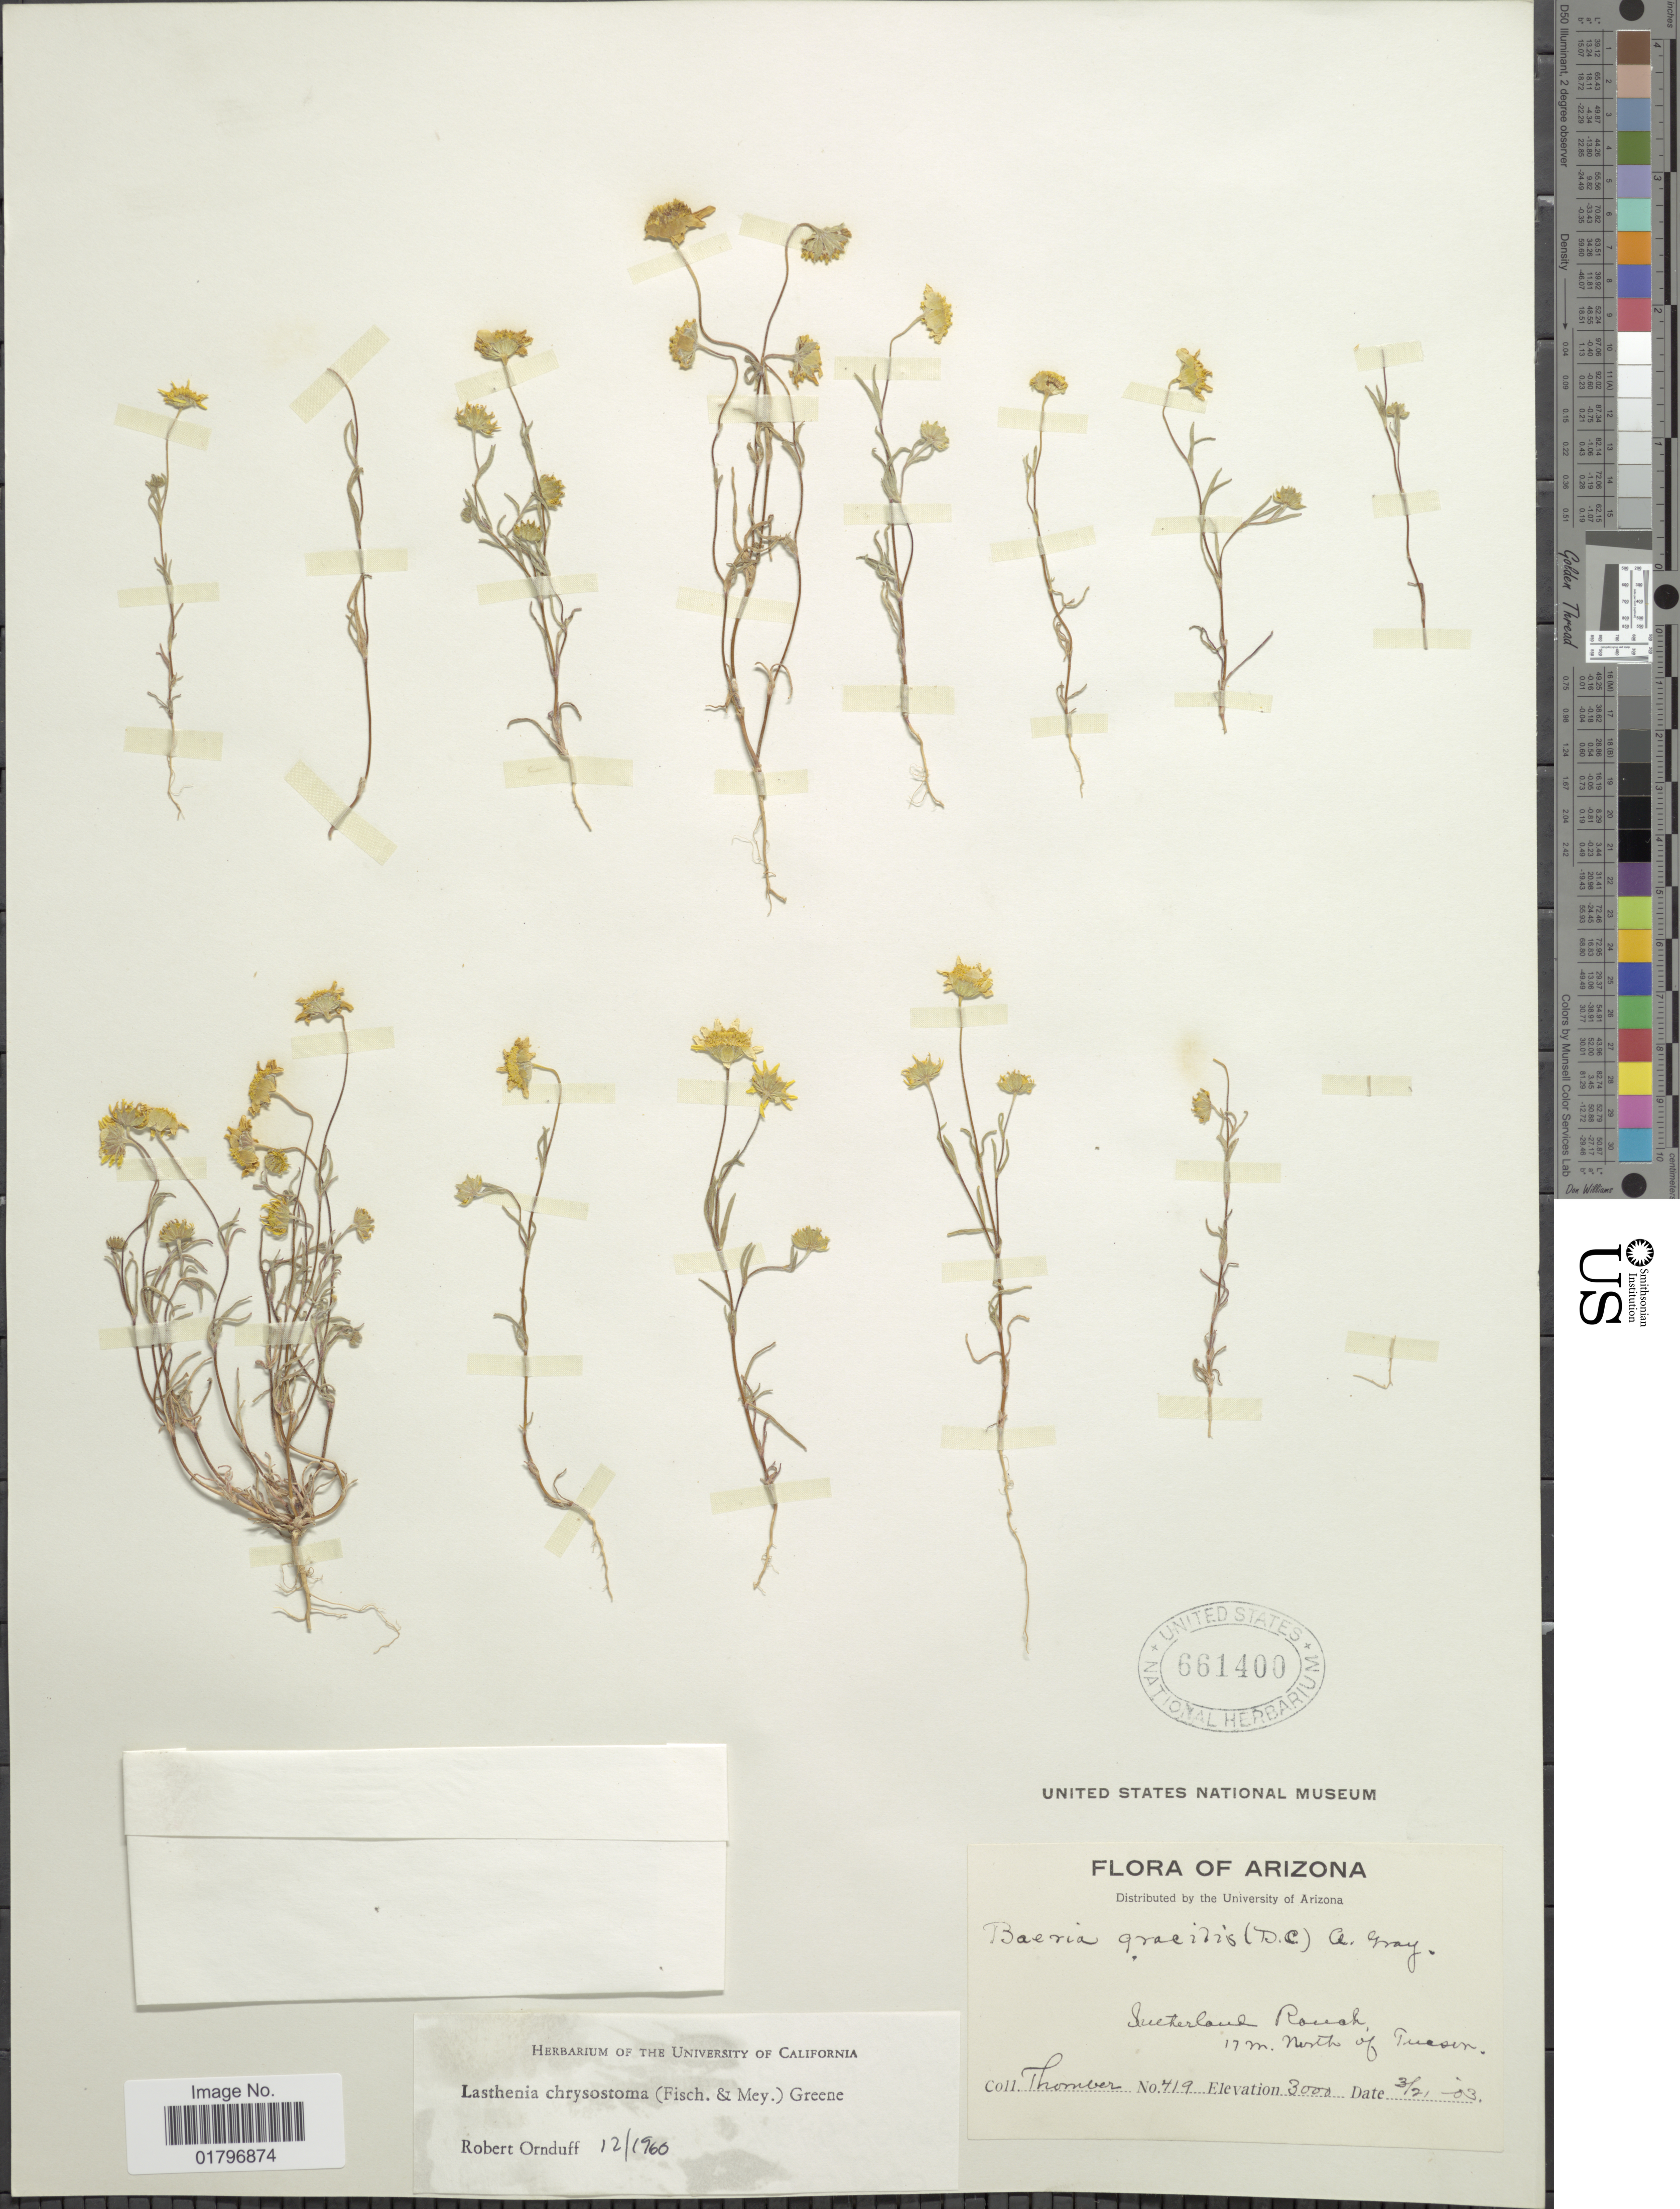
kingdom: Plantae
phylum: Tracheophyta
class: Magnoliopsida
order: Asterales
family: Asteraceae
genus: Lasthenia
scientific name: Lasthenia chrysostoma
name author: (Fisch. & C.A. Mey.) Greene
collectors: -. Thornber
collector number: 419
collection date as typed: Transcribed d/m/y: 21/3/3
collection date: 1903-03-21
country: United States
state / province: Arizona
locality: Sutherland Ranch 17 miles north of Tucson;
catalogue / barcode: US 661400